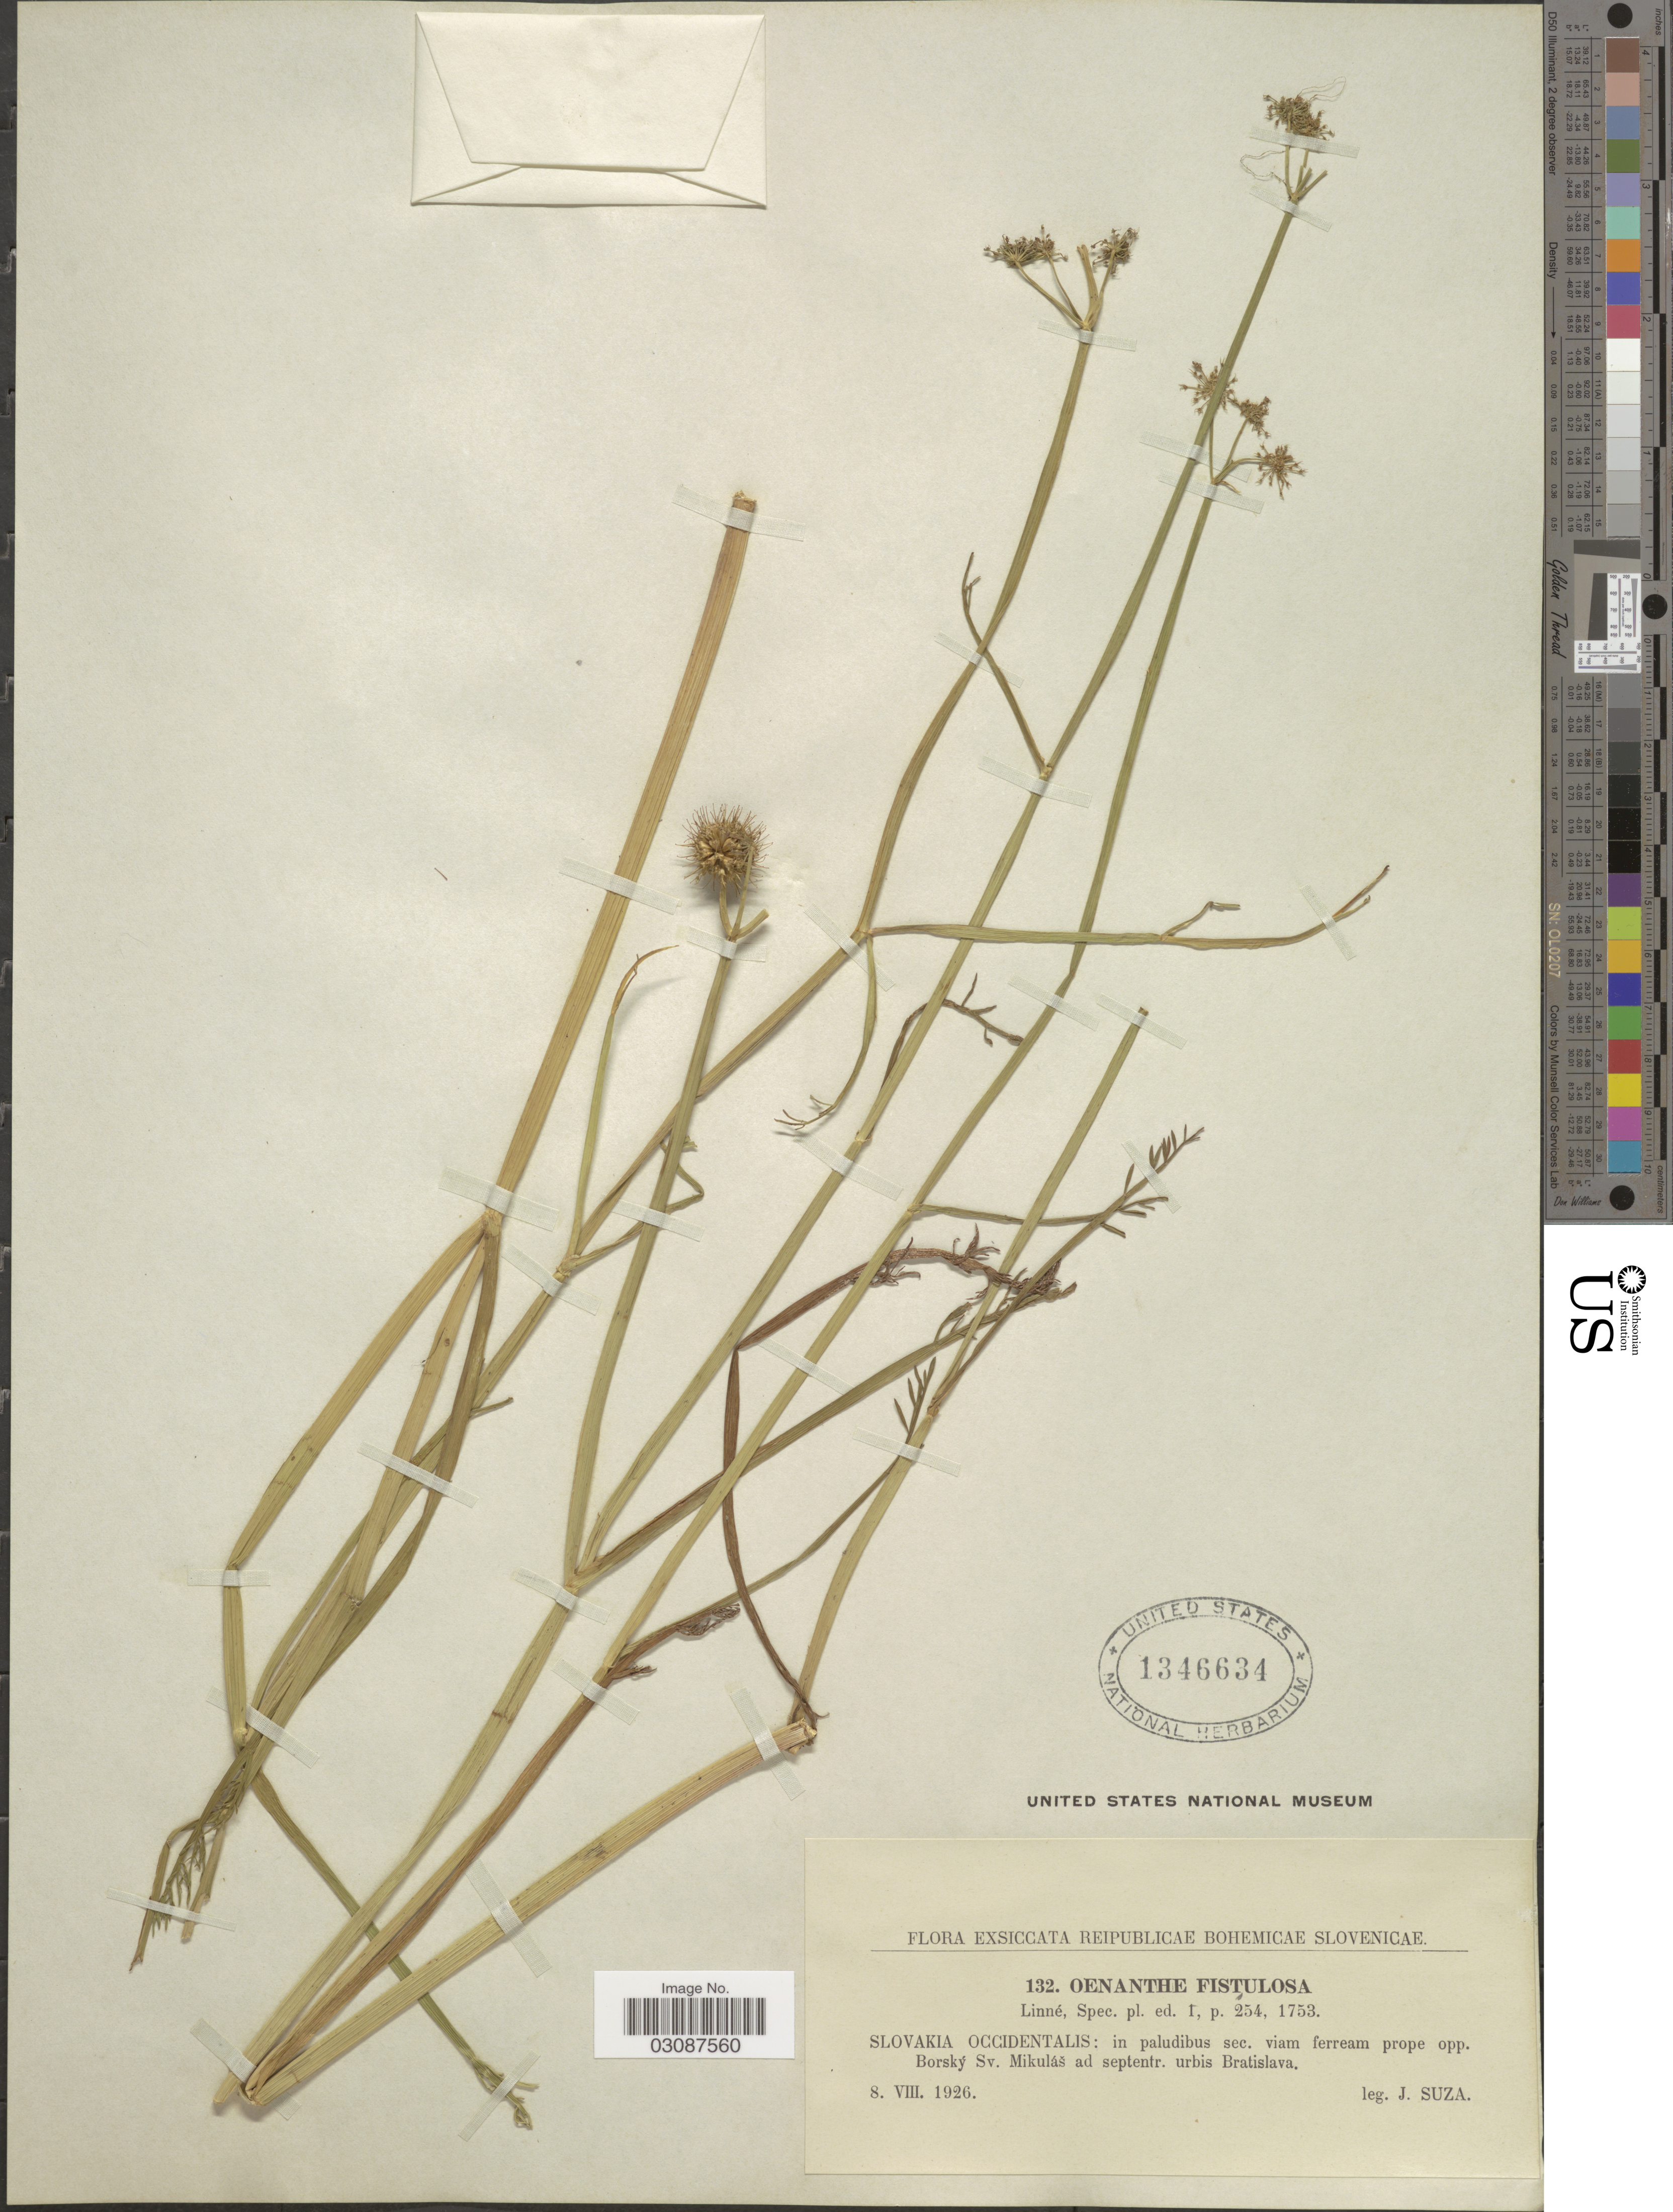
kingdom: Plantae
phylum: Tracheophyta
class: Magnoliopsida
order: Apiales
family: Apiaceae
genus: Oenanthe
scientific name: Oenanthe fistulosa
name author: L.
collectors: J. Suza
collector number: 132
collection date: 1926-08-08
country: Slovakia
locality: Reipublicae Bohemicae Slovenicae. Slovakia Occidentalis: in paludibus sec. viam ferream prope opp. Borsky Sv. Mikulás ad septentr. urbis Bratislava.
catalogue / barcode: US 1346634